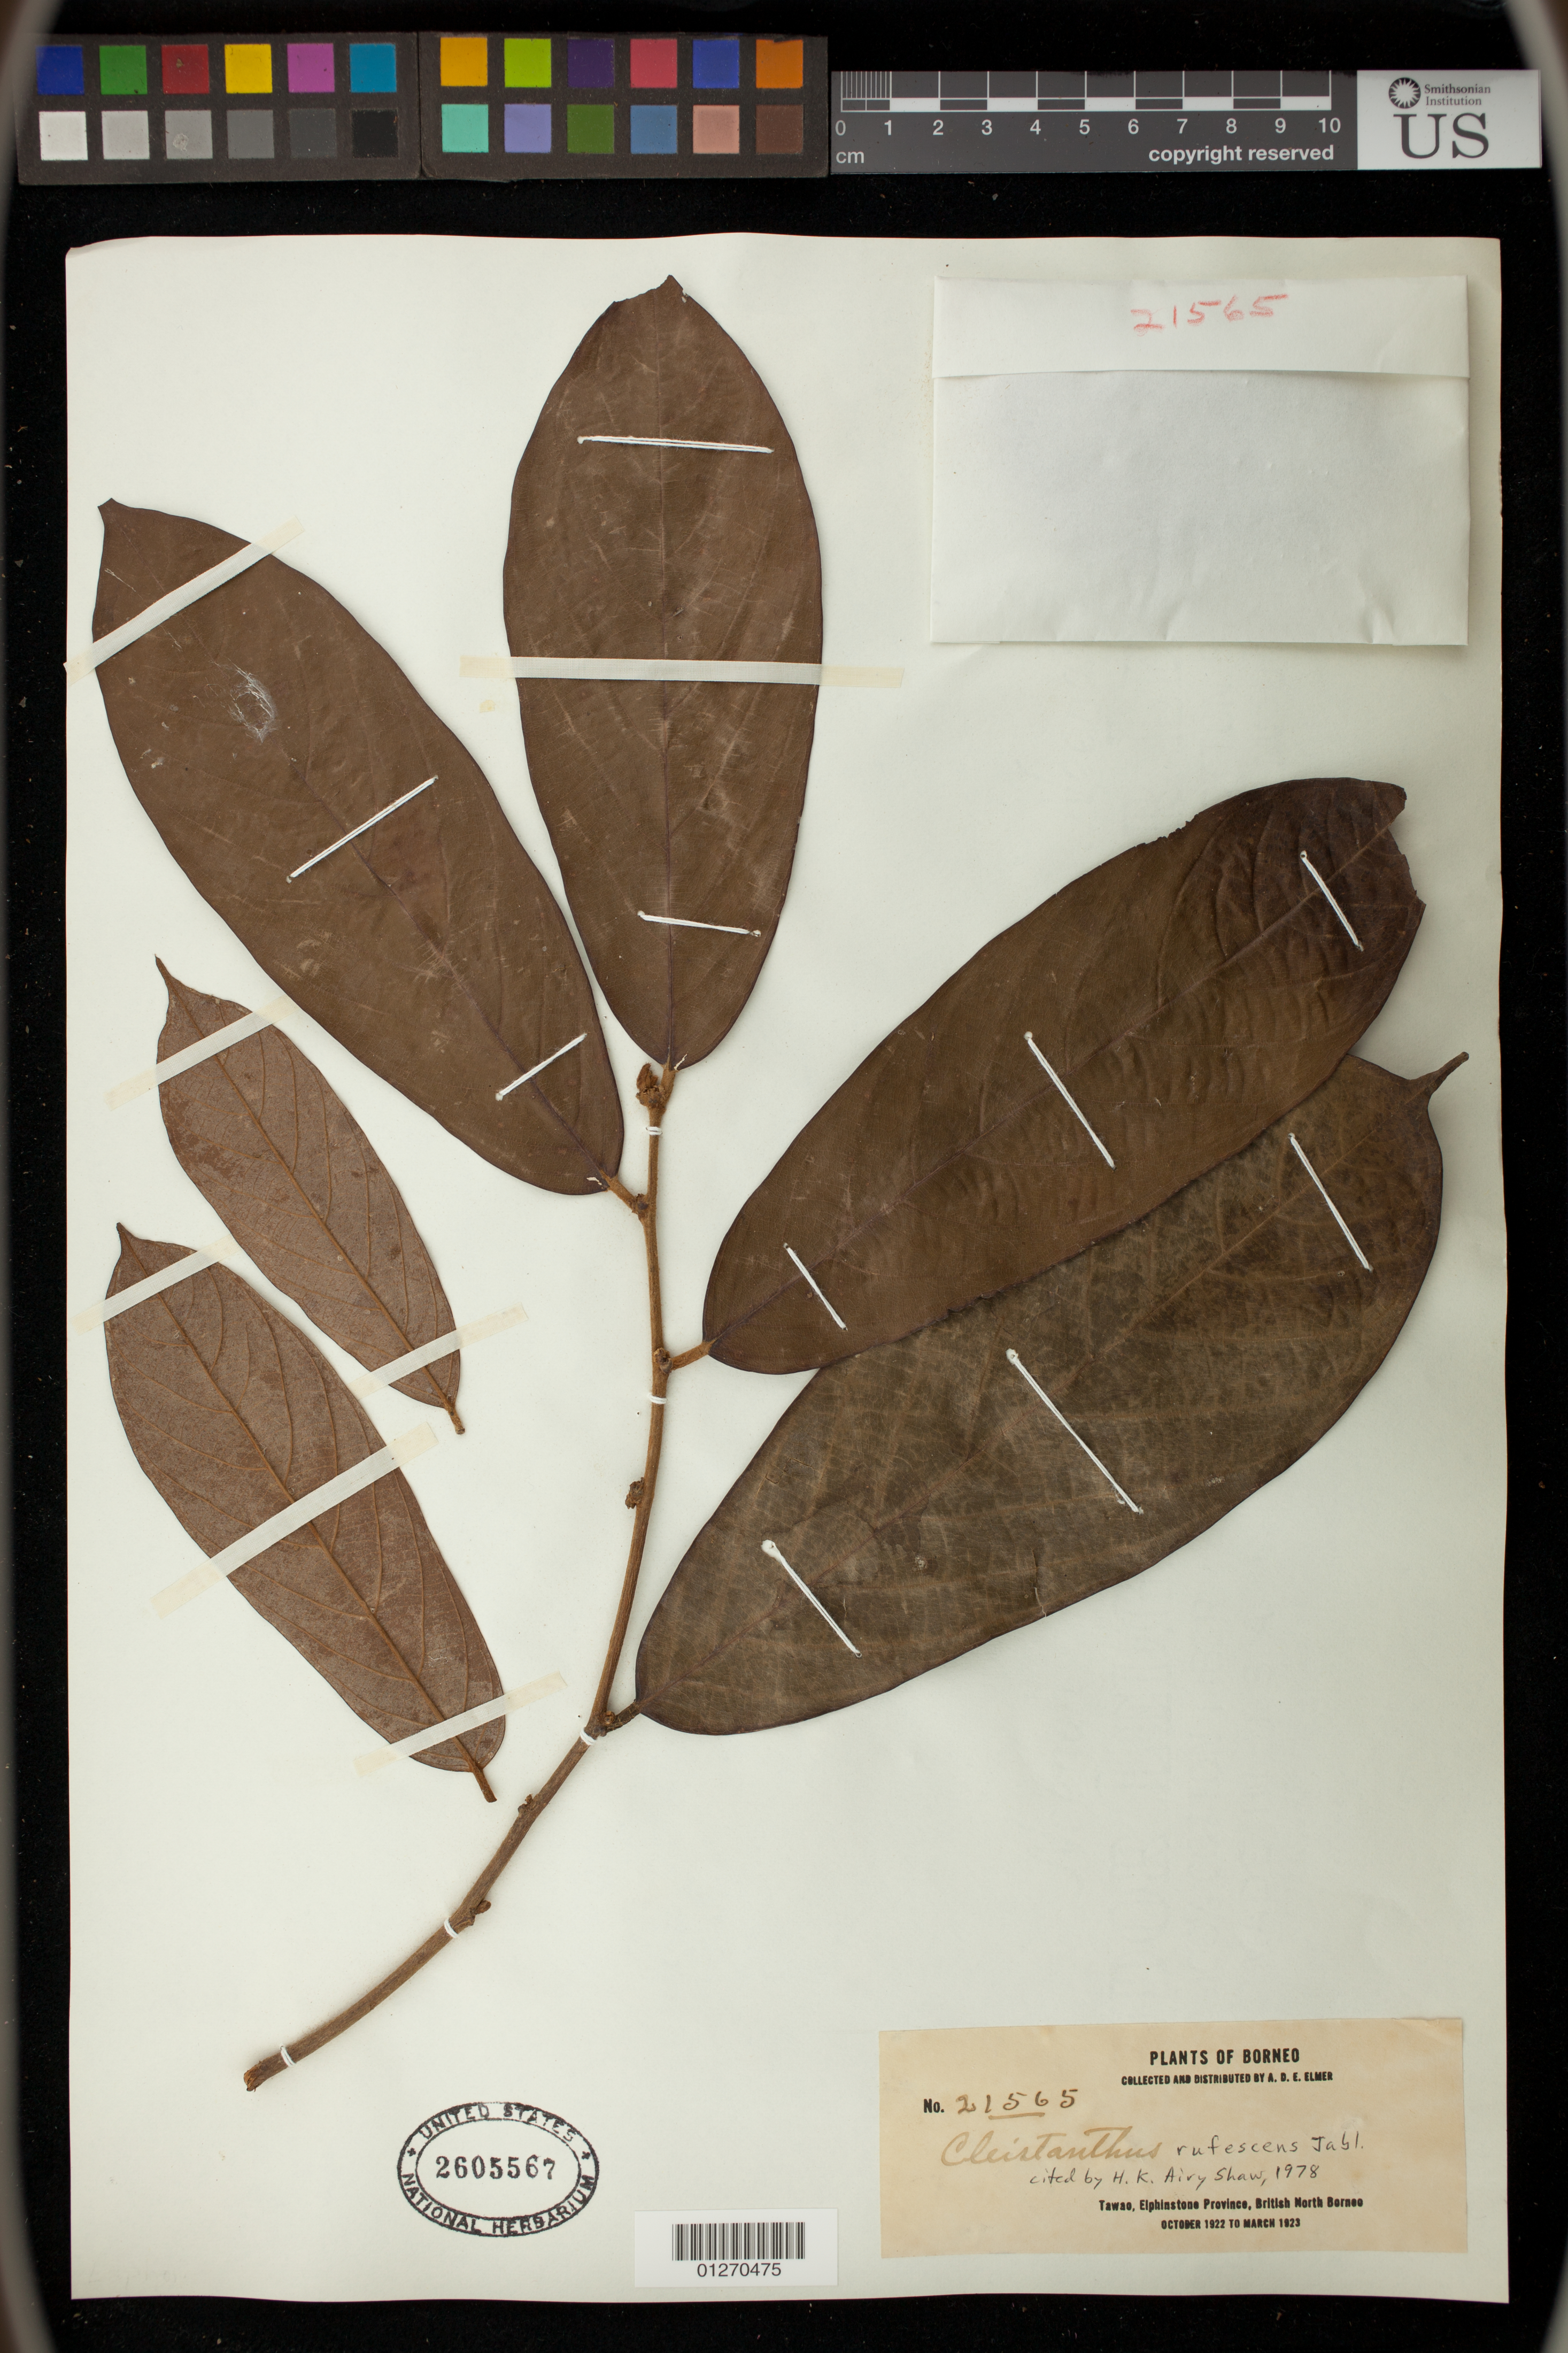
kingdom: Plantae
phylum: Tracheophyta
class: Magnoliopsida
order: Malpighiales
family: Phyllanthaceae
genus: Cleistanthus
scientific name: Cleistanthus rufescens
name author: Jabl.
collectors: A. D. E. Elmer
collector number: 21565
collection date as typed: Oct 1922 to -- Mar 1923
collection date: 1922-10/1923-03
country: Malaysia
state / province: Sabah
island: Borneo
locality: Tawao, Elphinstone Province, British North Borneo.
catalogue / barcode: US 2605567